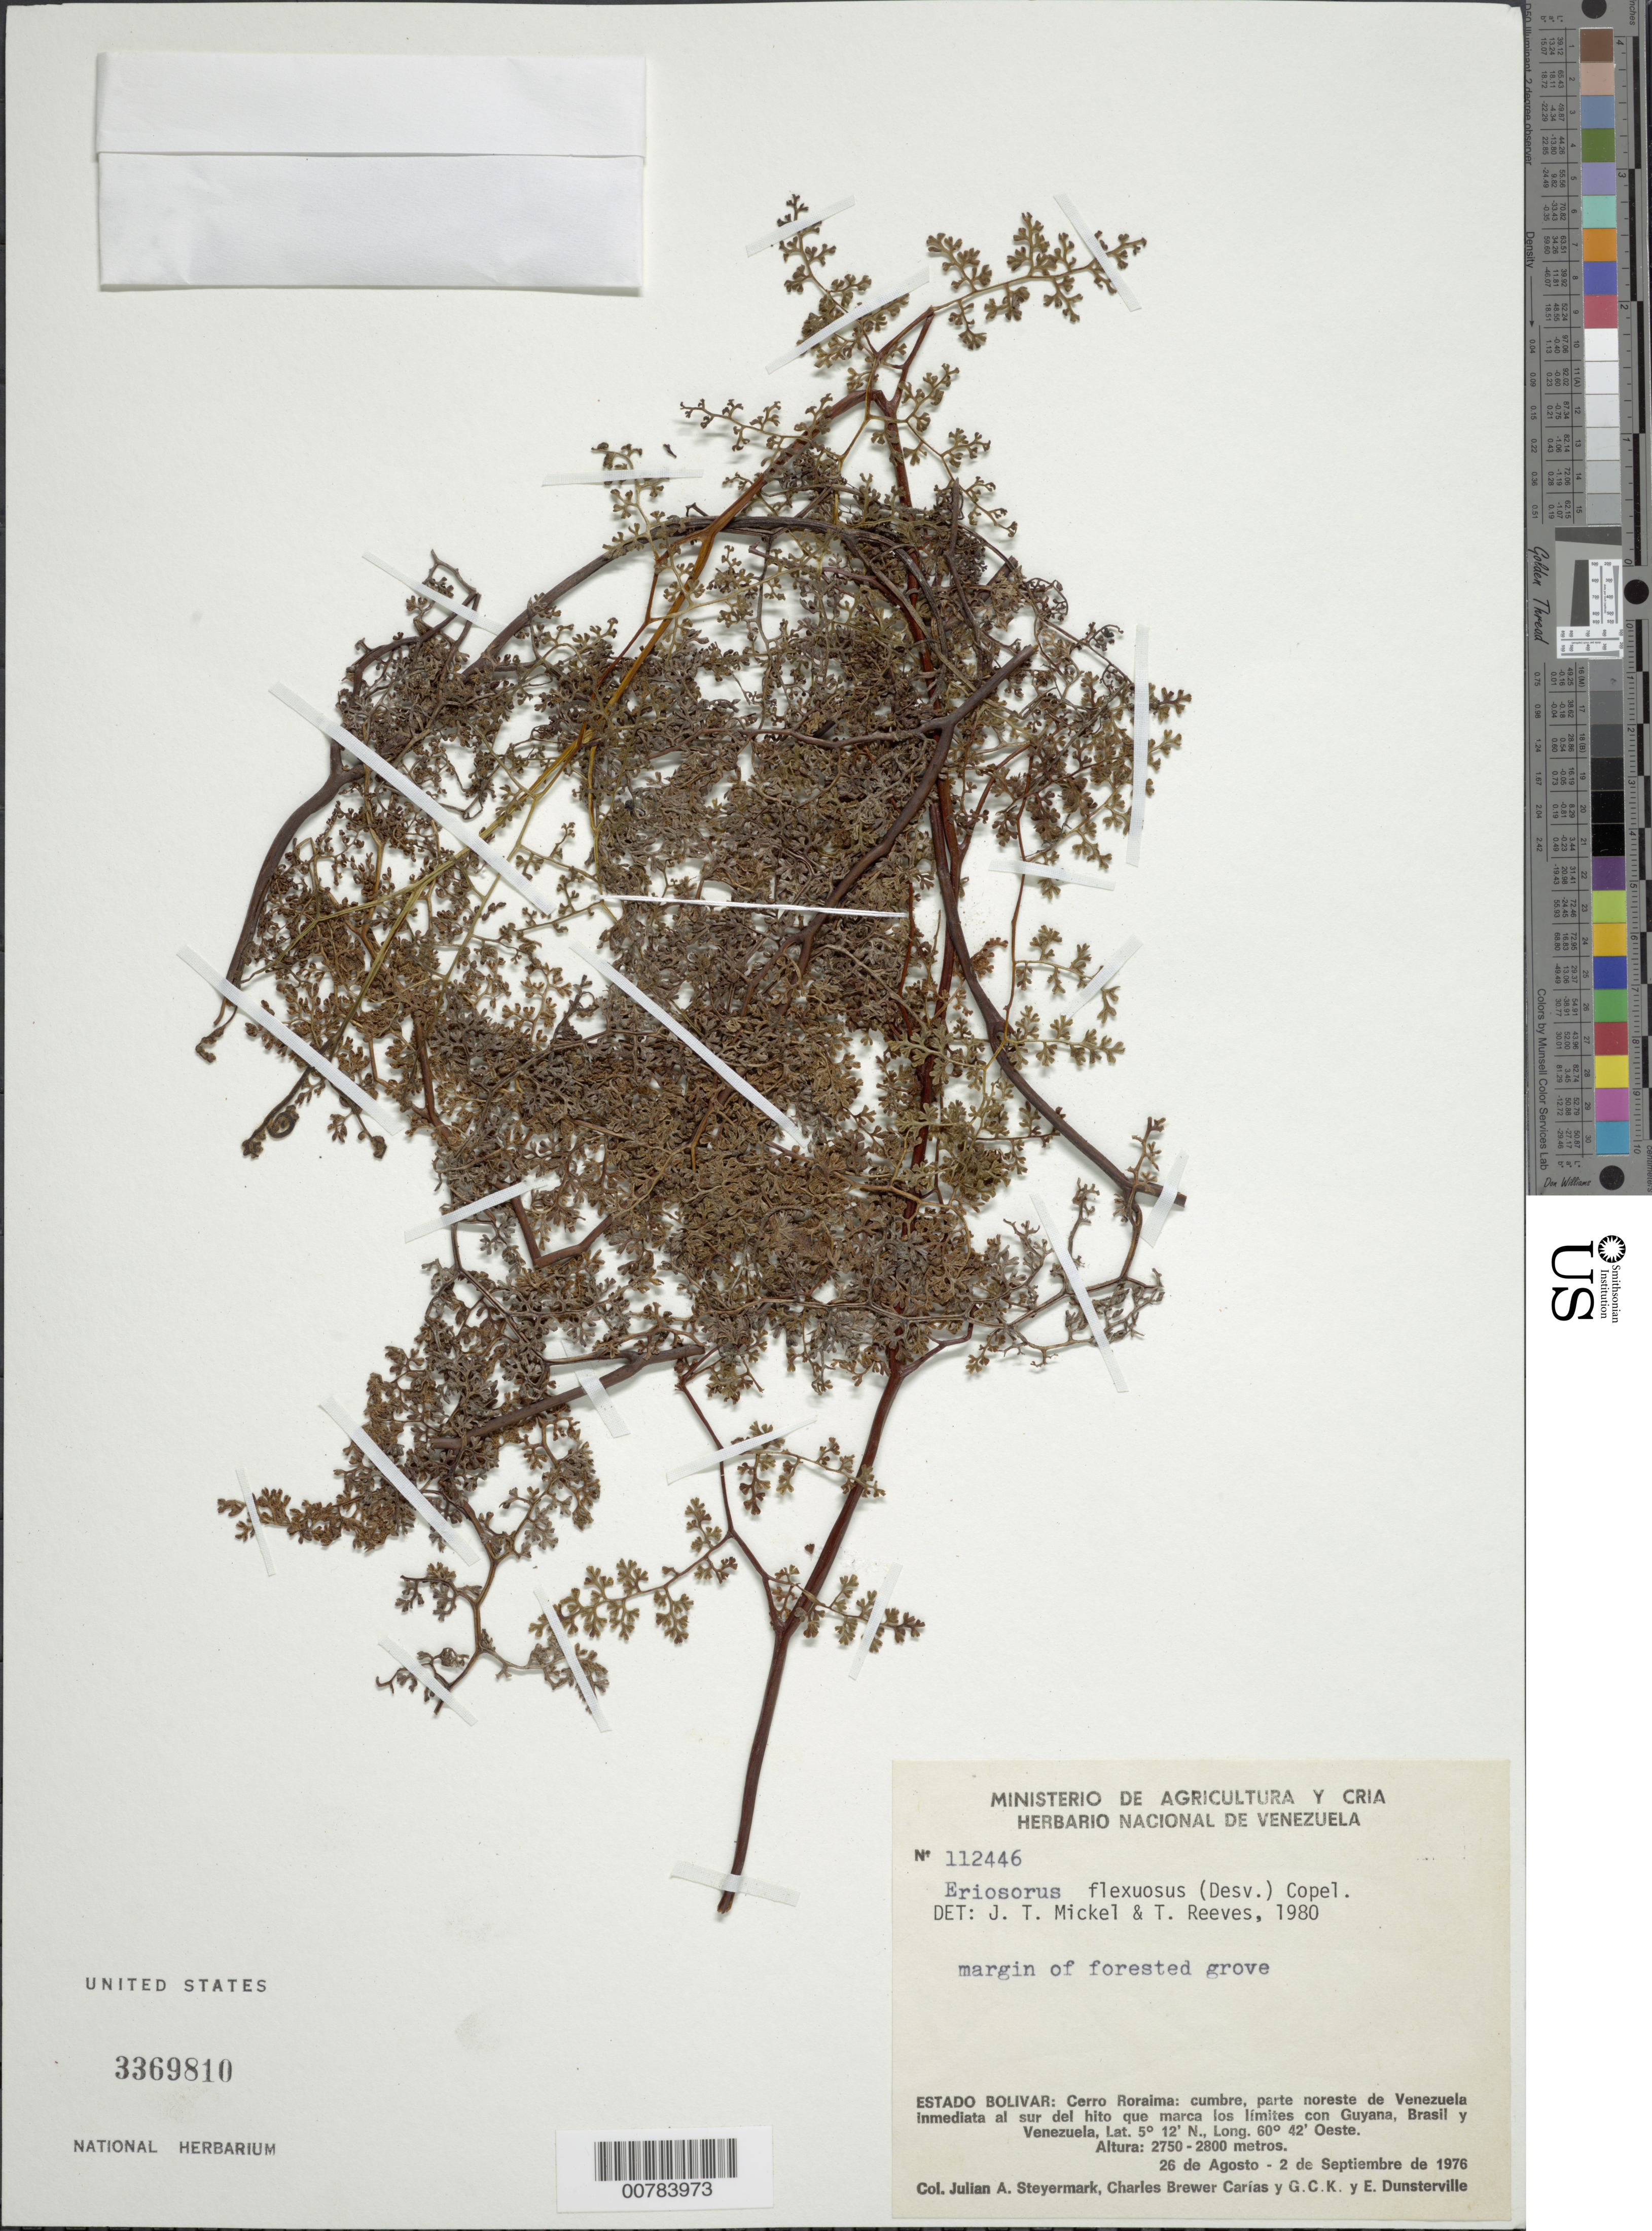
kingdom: Plantae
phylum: Tracheophyta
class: Polypodiopsida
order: Polypodiales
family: Pteridaceae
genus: Jamesonia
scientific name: Jamesonia flexuosa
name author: (Humb. & Bonpl.) Christenh.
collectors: J. Steyermark, C. Brewer-Carias, G. C. K. Dunsterville & E. Dunsterville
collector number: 112446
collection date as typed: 26-Aug-76 to 2-Sep-76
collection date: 1976-08-26/1976-09-02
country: Venezuela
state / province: Bolívar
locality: Cerro Roraima: cumbre, parte NO de Venezuela inmediata al S del hito que marca los limites con Guyana, Brasil, y Venezuela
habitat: Margin of forested grove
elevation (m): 2750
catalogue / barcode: US 3369810